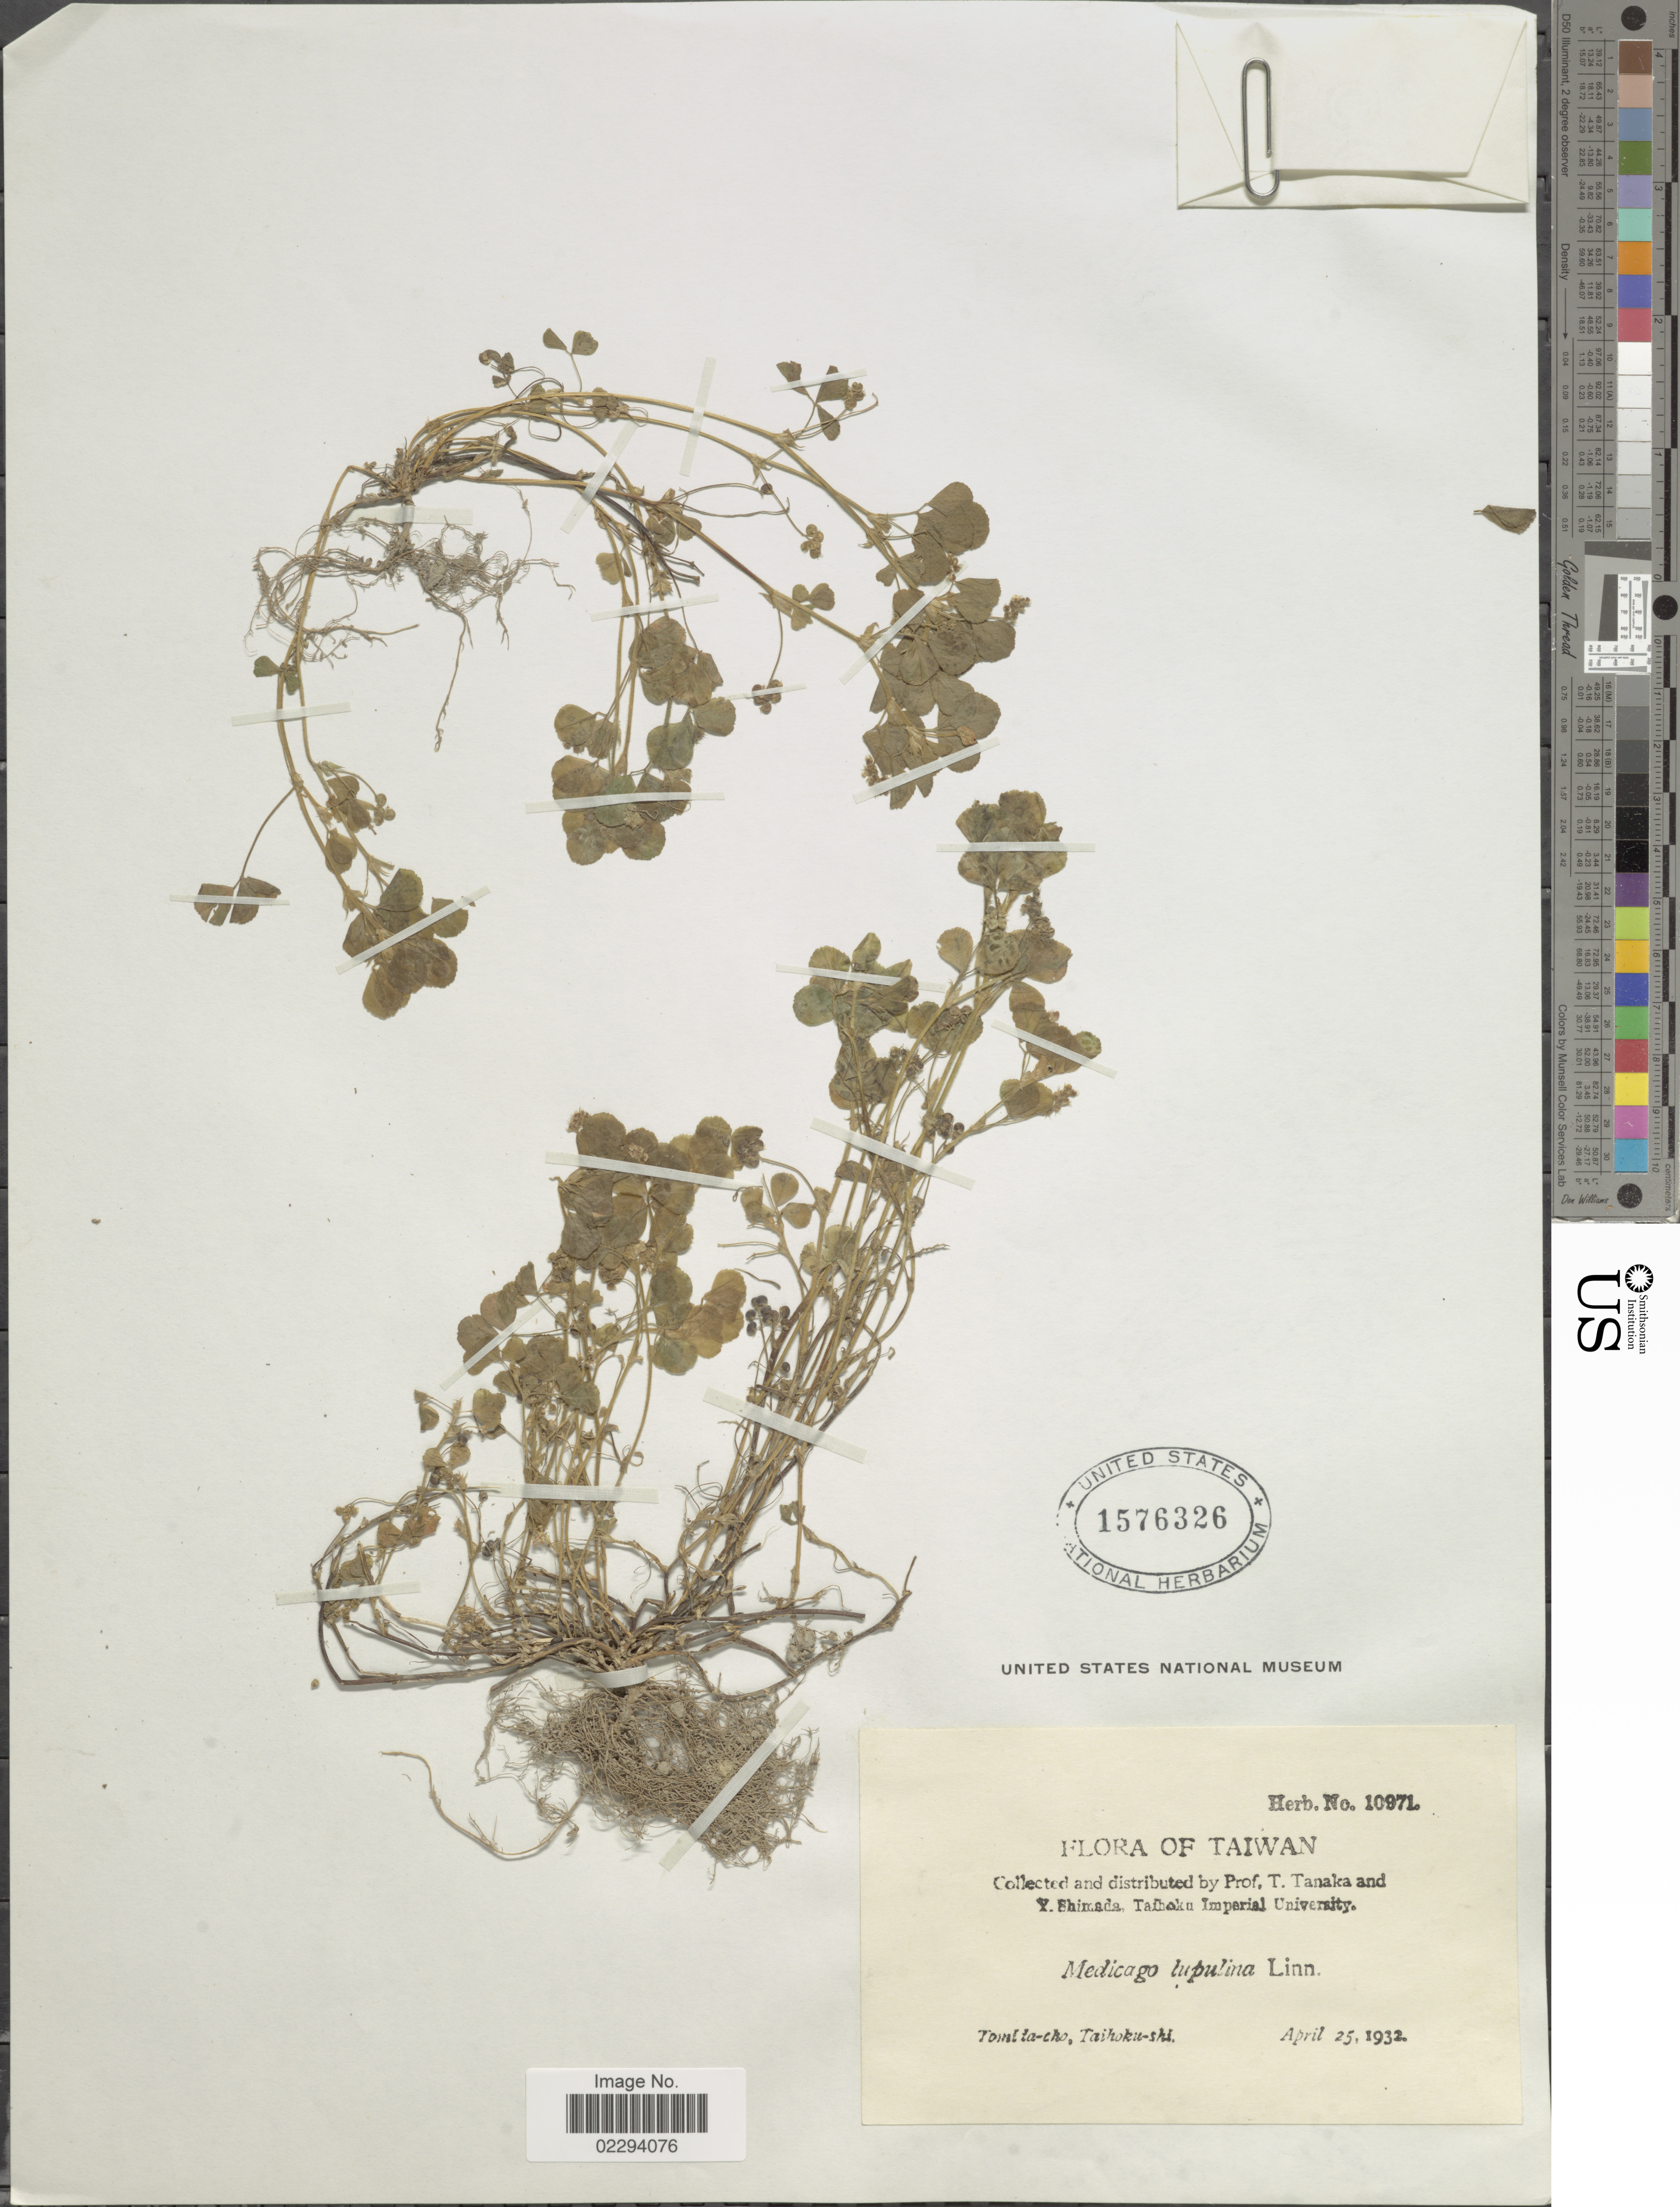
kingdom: Plantae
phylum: Tracheophyta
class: Magnoliopsida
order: Fabales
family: Fabaceae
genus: Medicago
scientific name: Medicago lupulina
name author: L.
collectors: T. Tanaka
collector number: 10971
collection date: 1932-04-25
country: Taiwan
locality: Tomi ta-cho, Taihoku-shi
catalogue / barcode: US 1576326